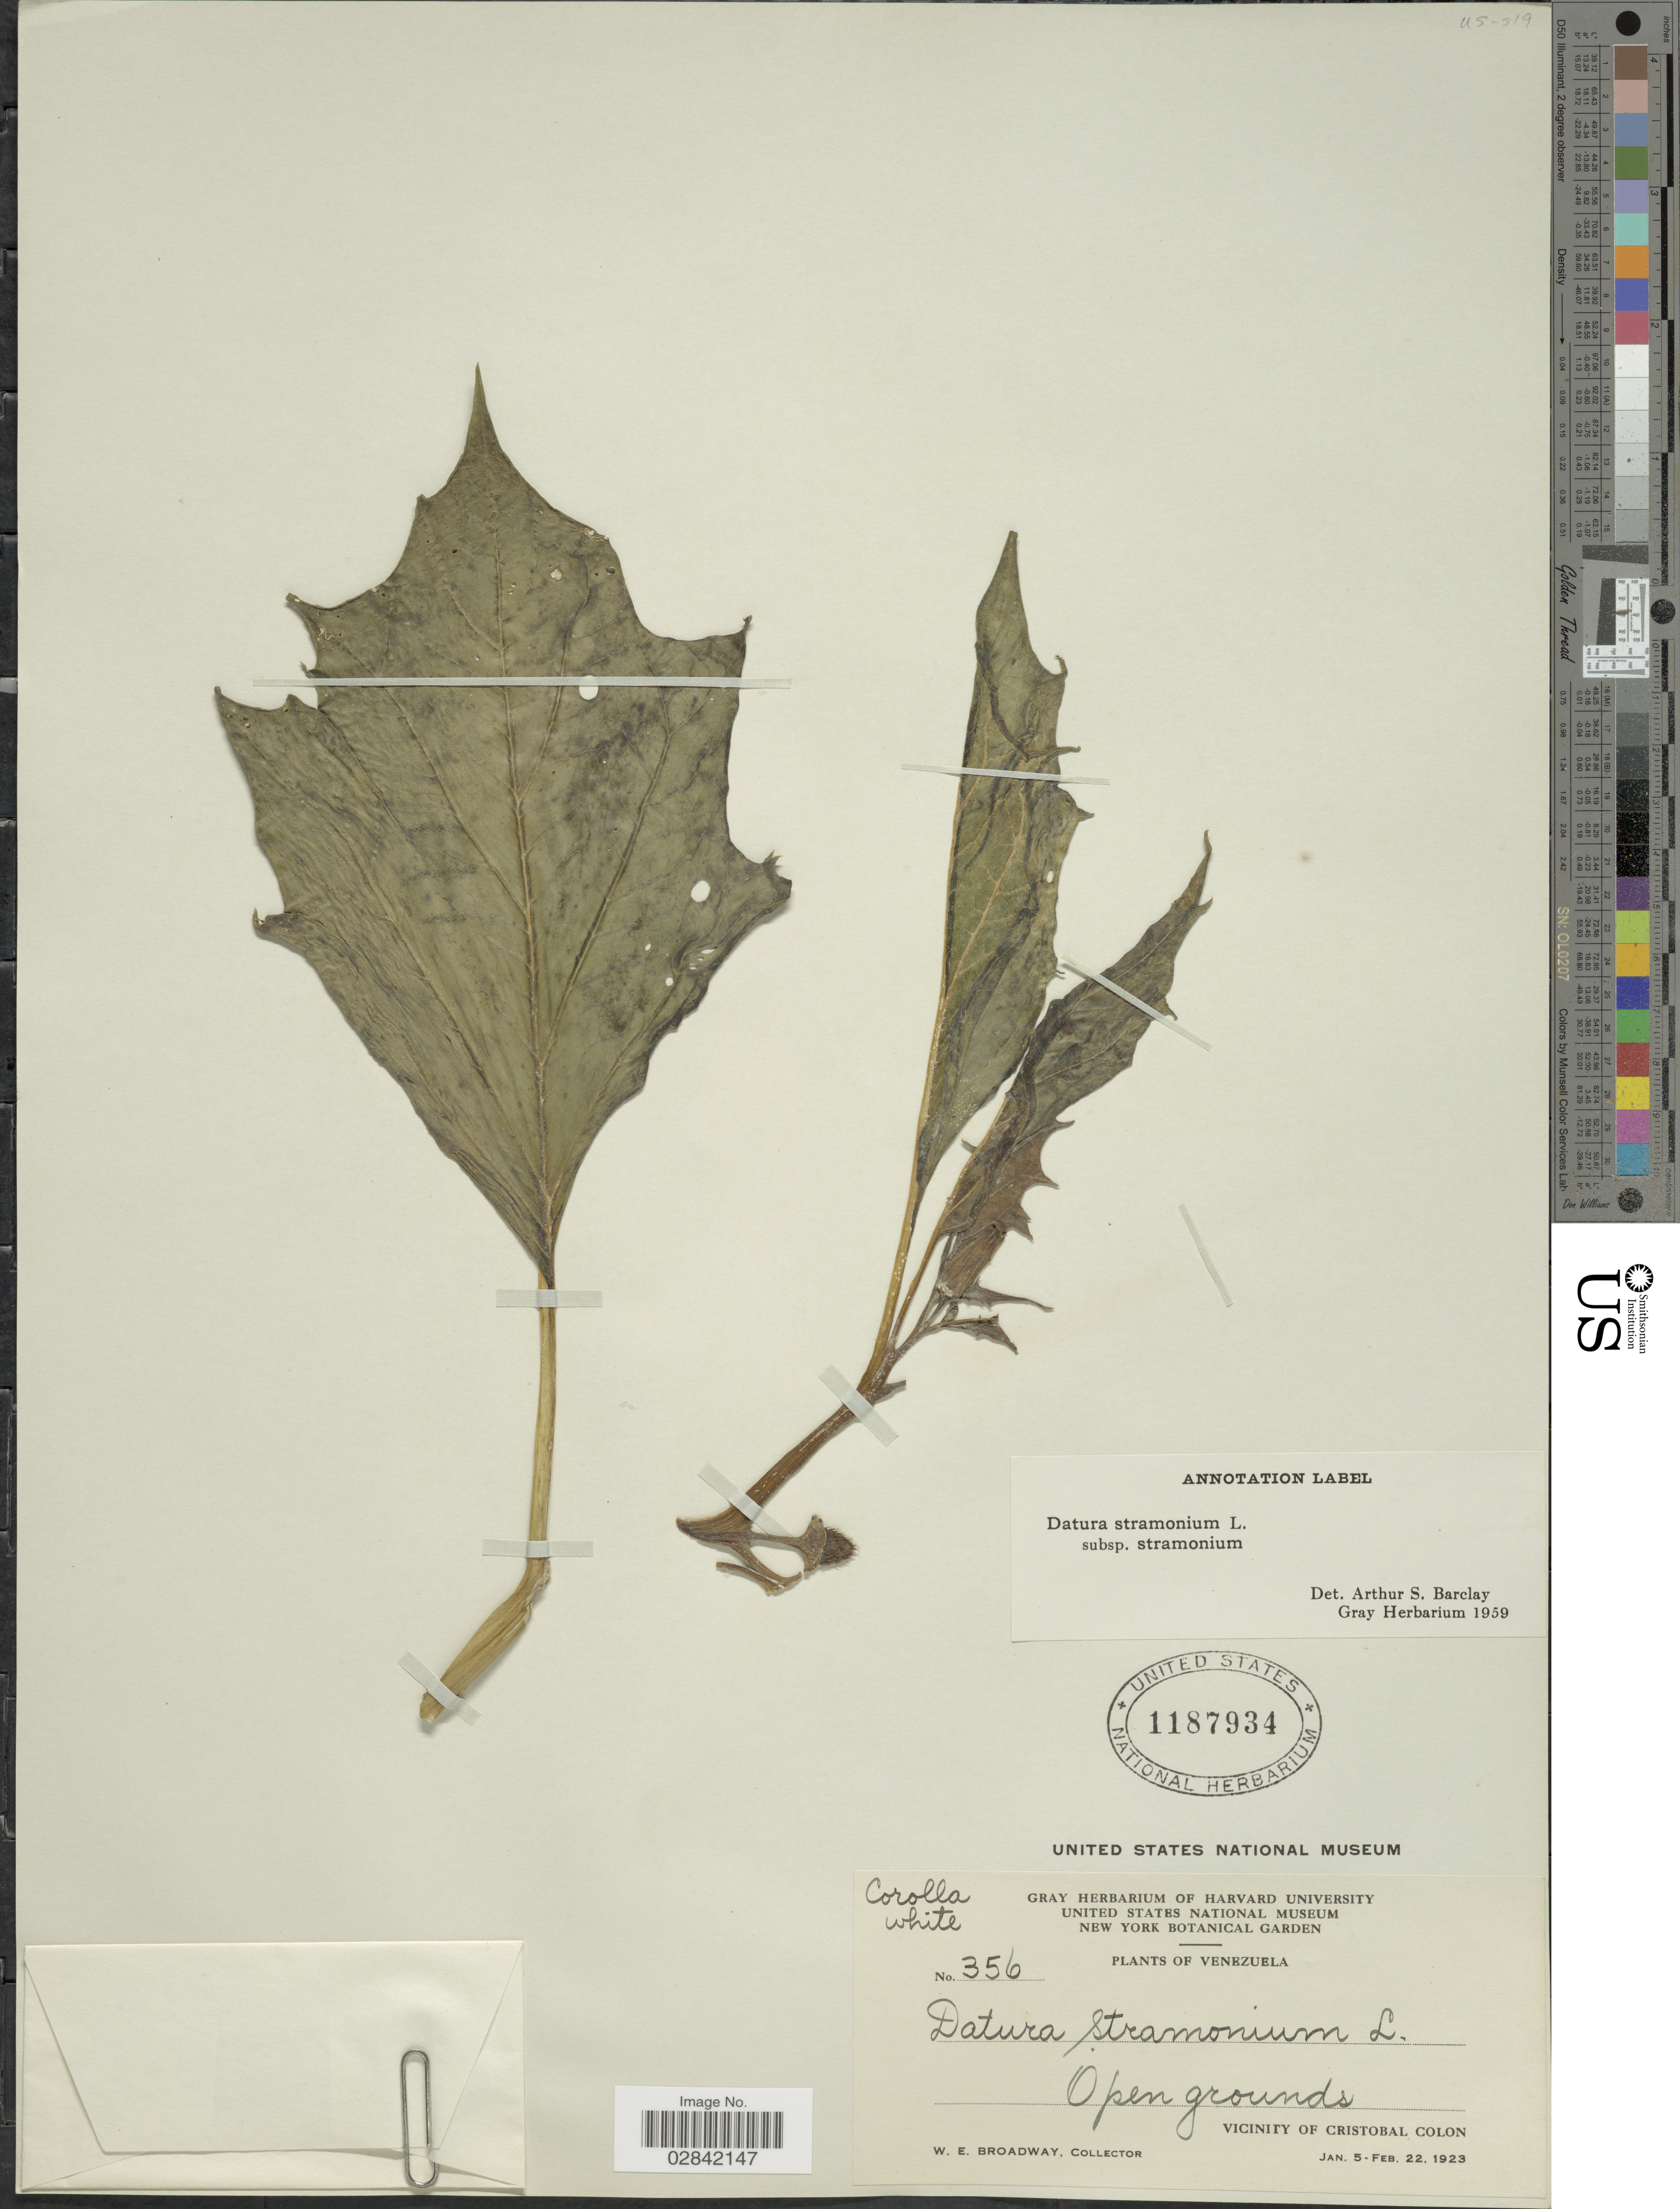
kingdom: Plantae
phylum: Tracheophyta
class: Magnoliopsida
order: Solanales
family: Solanaceae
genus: Datura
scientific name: Datura stramonium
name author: L.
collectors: W. E. Broadway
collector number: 356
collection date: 1923-01-05/1923-02-22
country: Venezuela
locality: Vicinity of Cristobal Colon.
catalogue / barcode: US 1187934